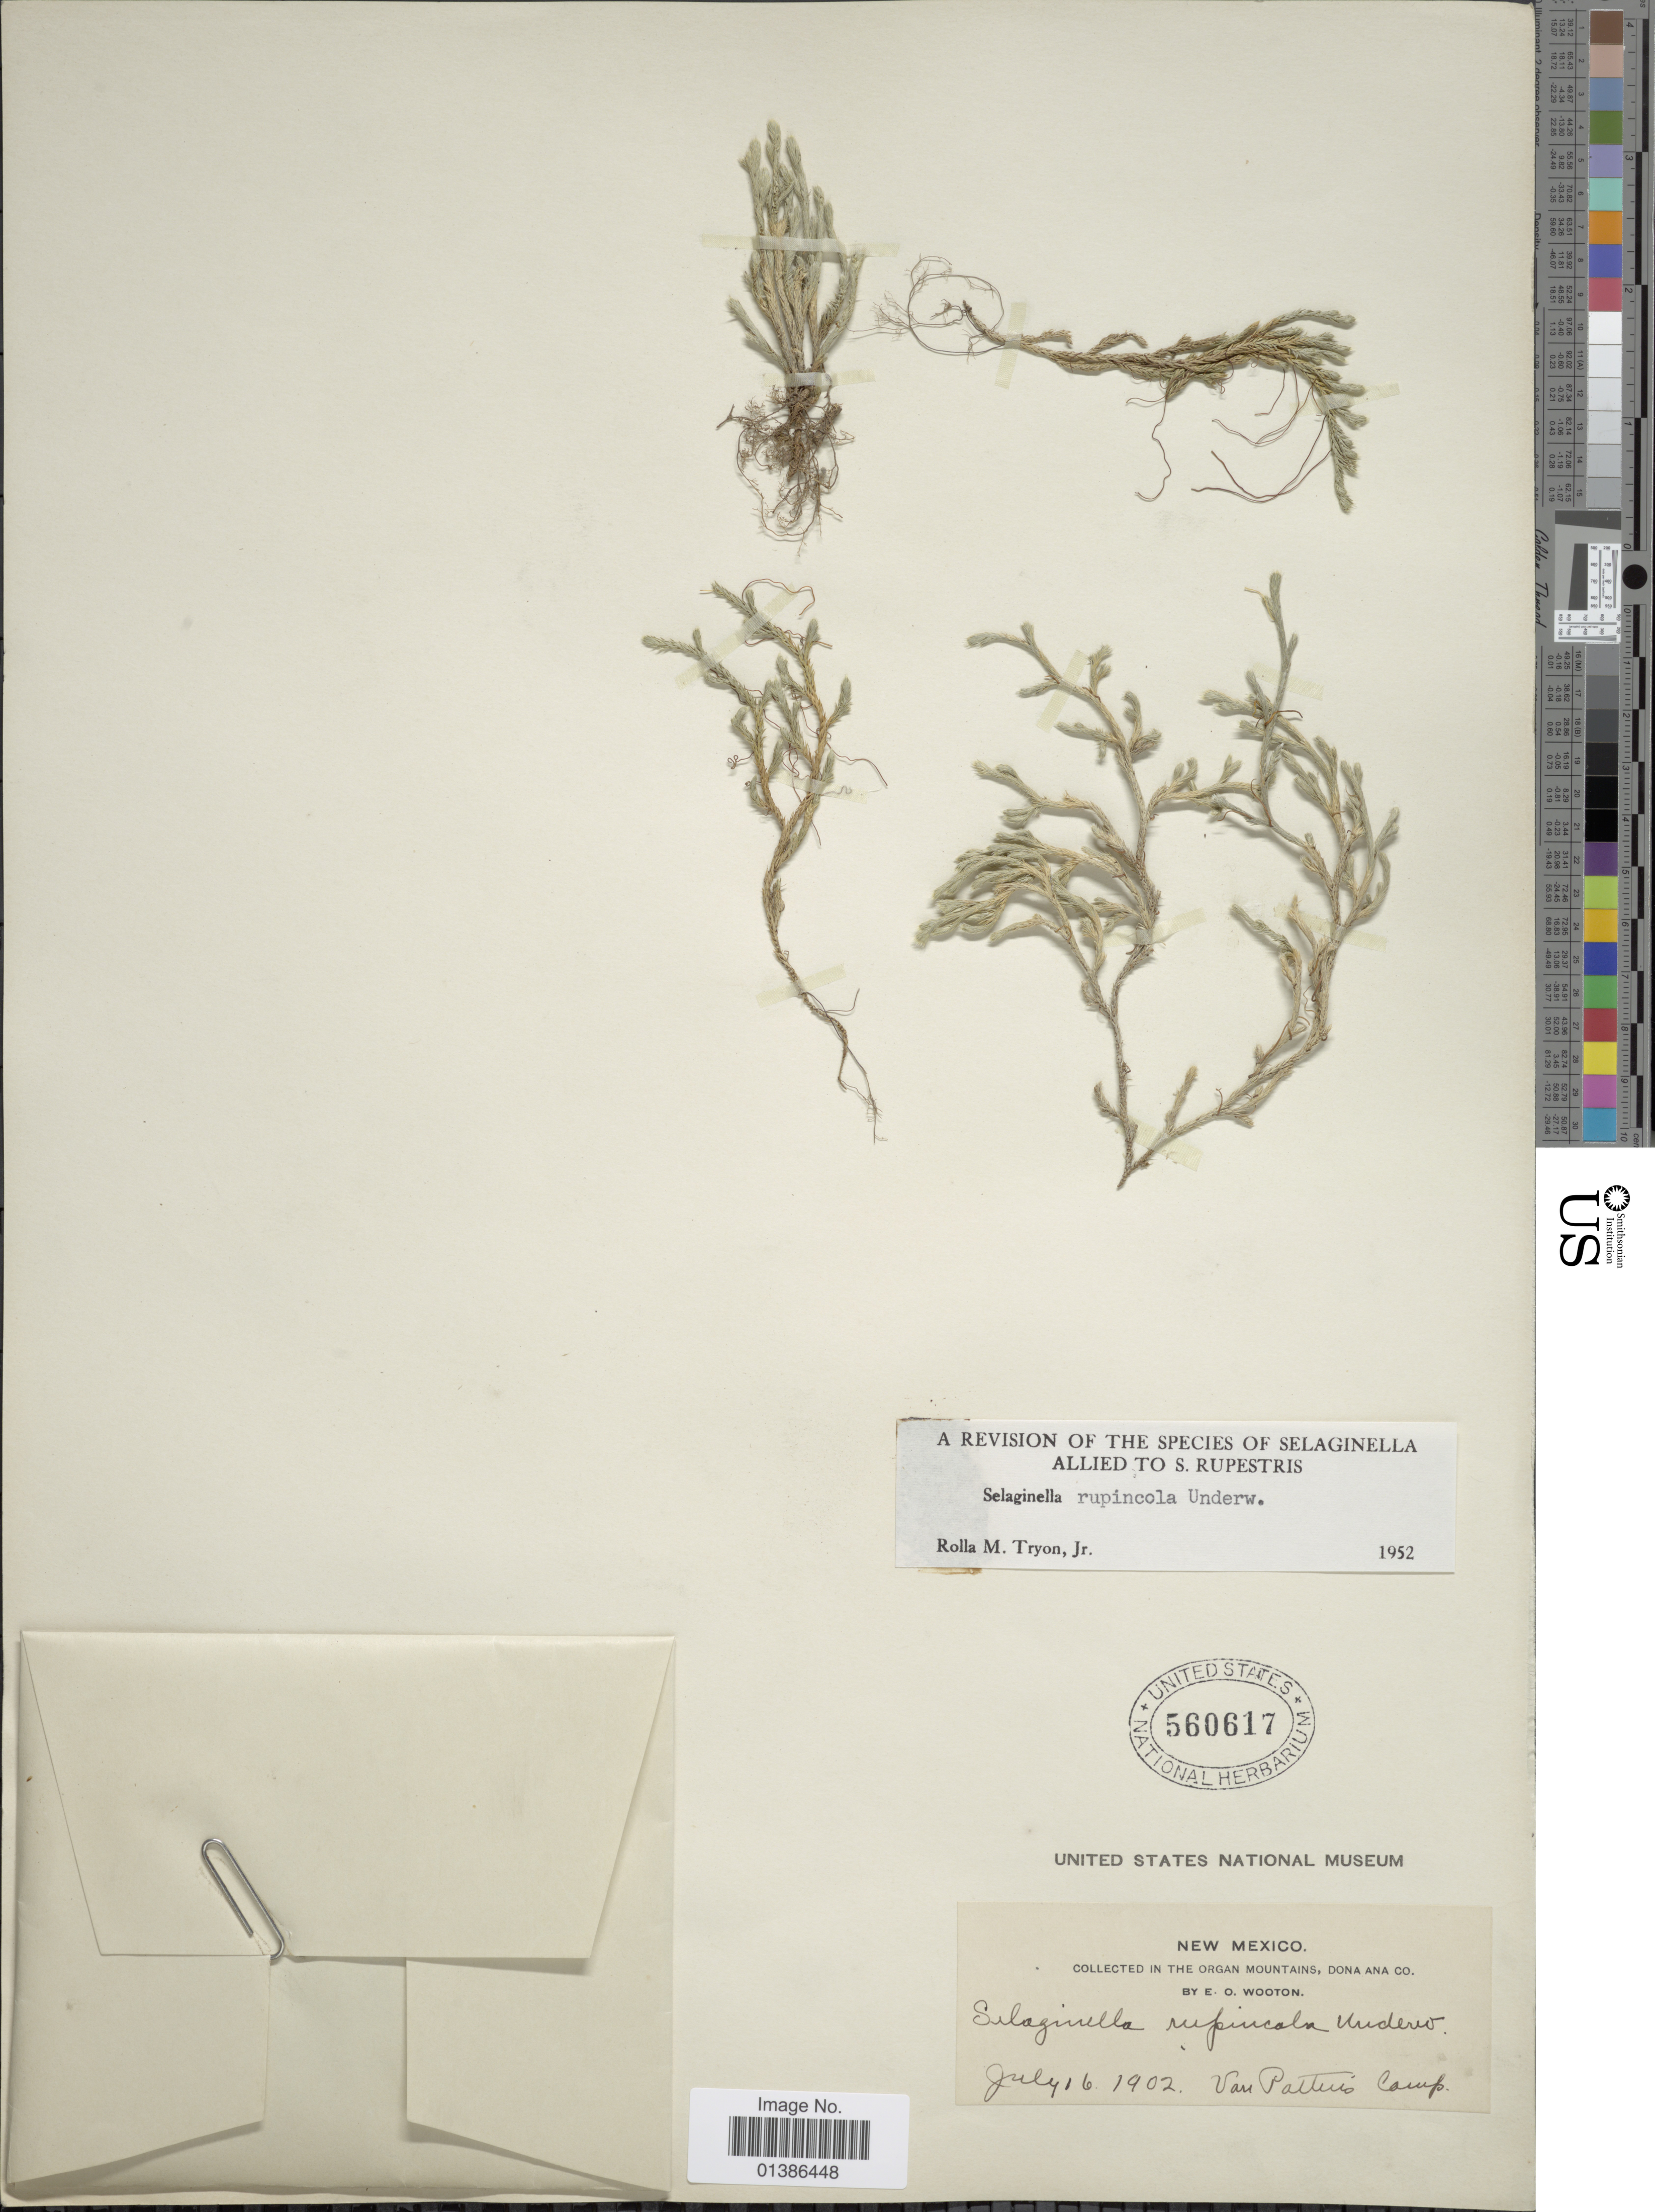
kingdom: Plantae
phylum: Tracheophyta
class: Lycopodiopsida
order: Selaginellales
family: Selaginellaceae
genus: Selaginella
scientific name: Selaginella rupincola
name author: Underw.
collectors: E. O. Wooton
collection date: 1902-07-16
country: United States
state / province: New Mexico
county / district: Dona Ana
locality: In the Organ Mountains, Dona Ana Co. Van Pattuis Camp.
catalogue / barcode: US 560617